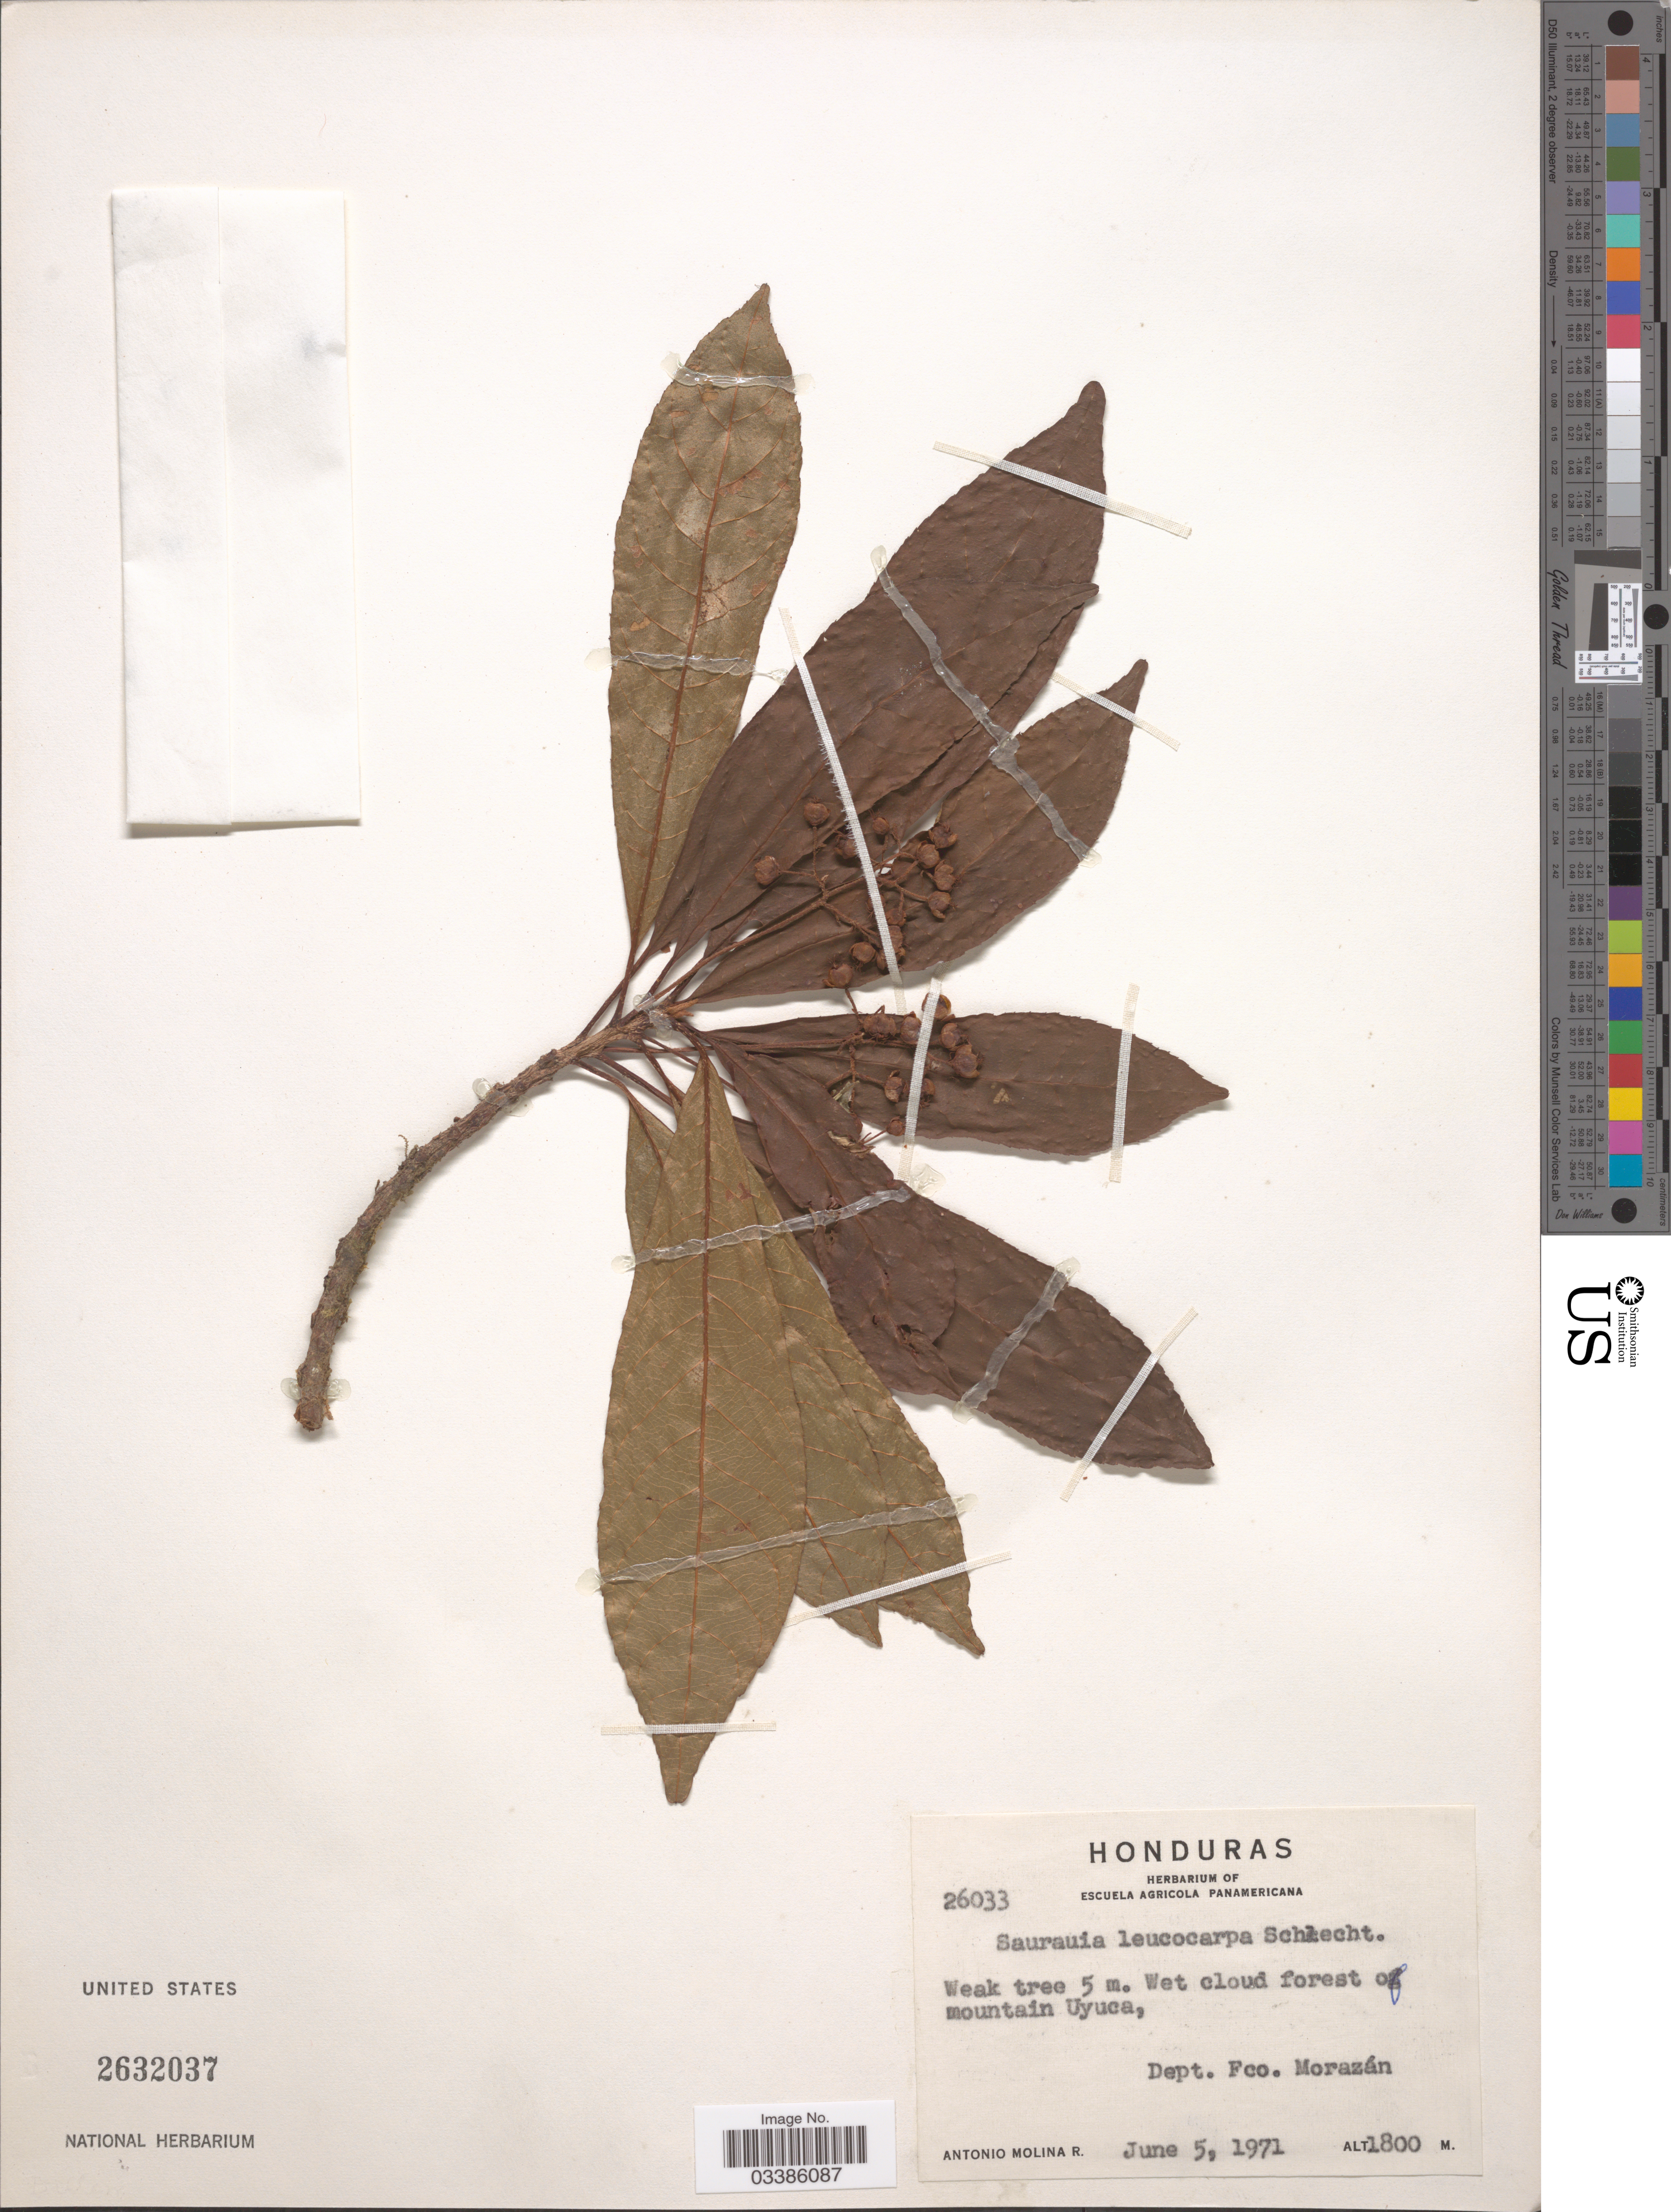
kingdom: Plantae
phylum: Tracheophyta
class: Magnoliopsida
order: Ericales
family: Actinidiaceae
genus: Saurauia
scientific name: Saurauia leucocarpa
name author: Schltdl.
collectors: A. Molina R.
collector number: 26033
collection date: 1971-06-05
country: Honduras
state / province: Fco. Morazán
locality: Wet cloud forest of mountain Uyuca, Dept. Fco. Morazán.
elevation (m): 1800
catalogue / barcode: US 2632037